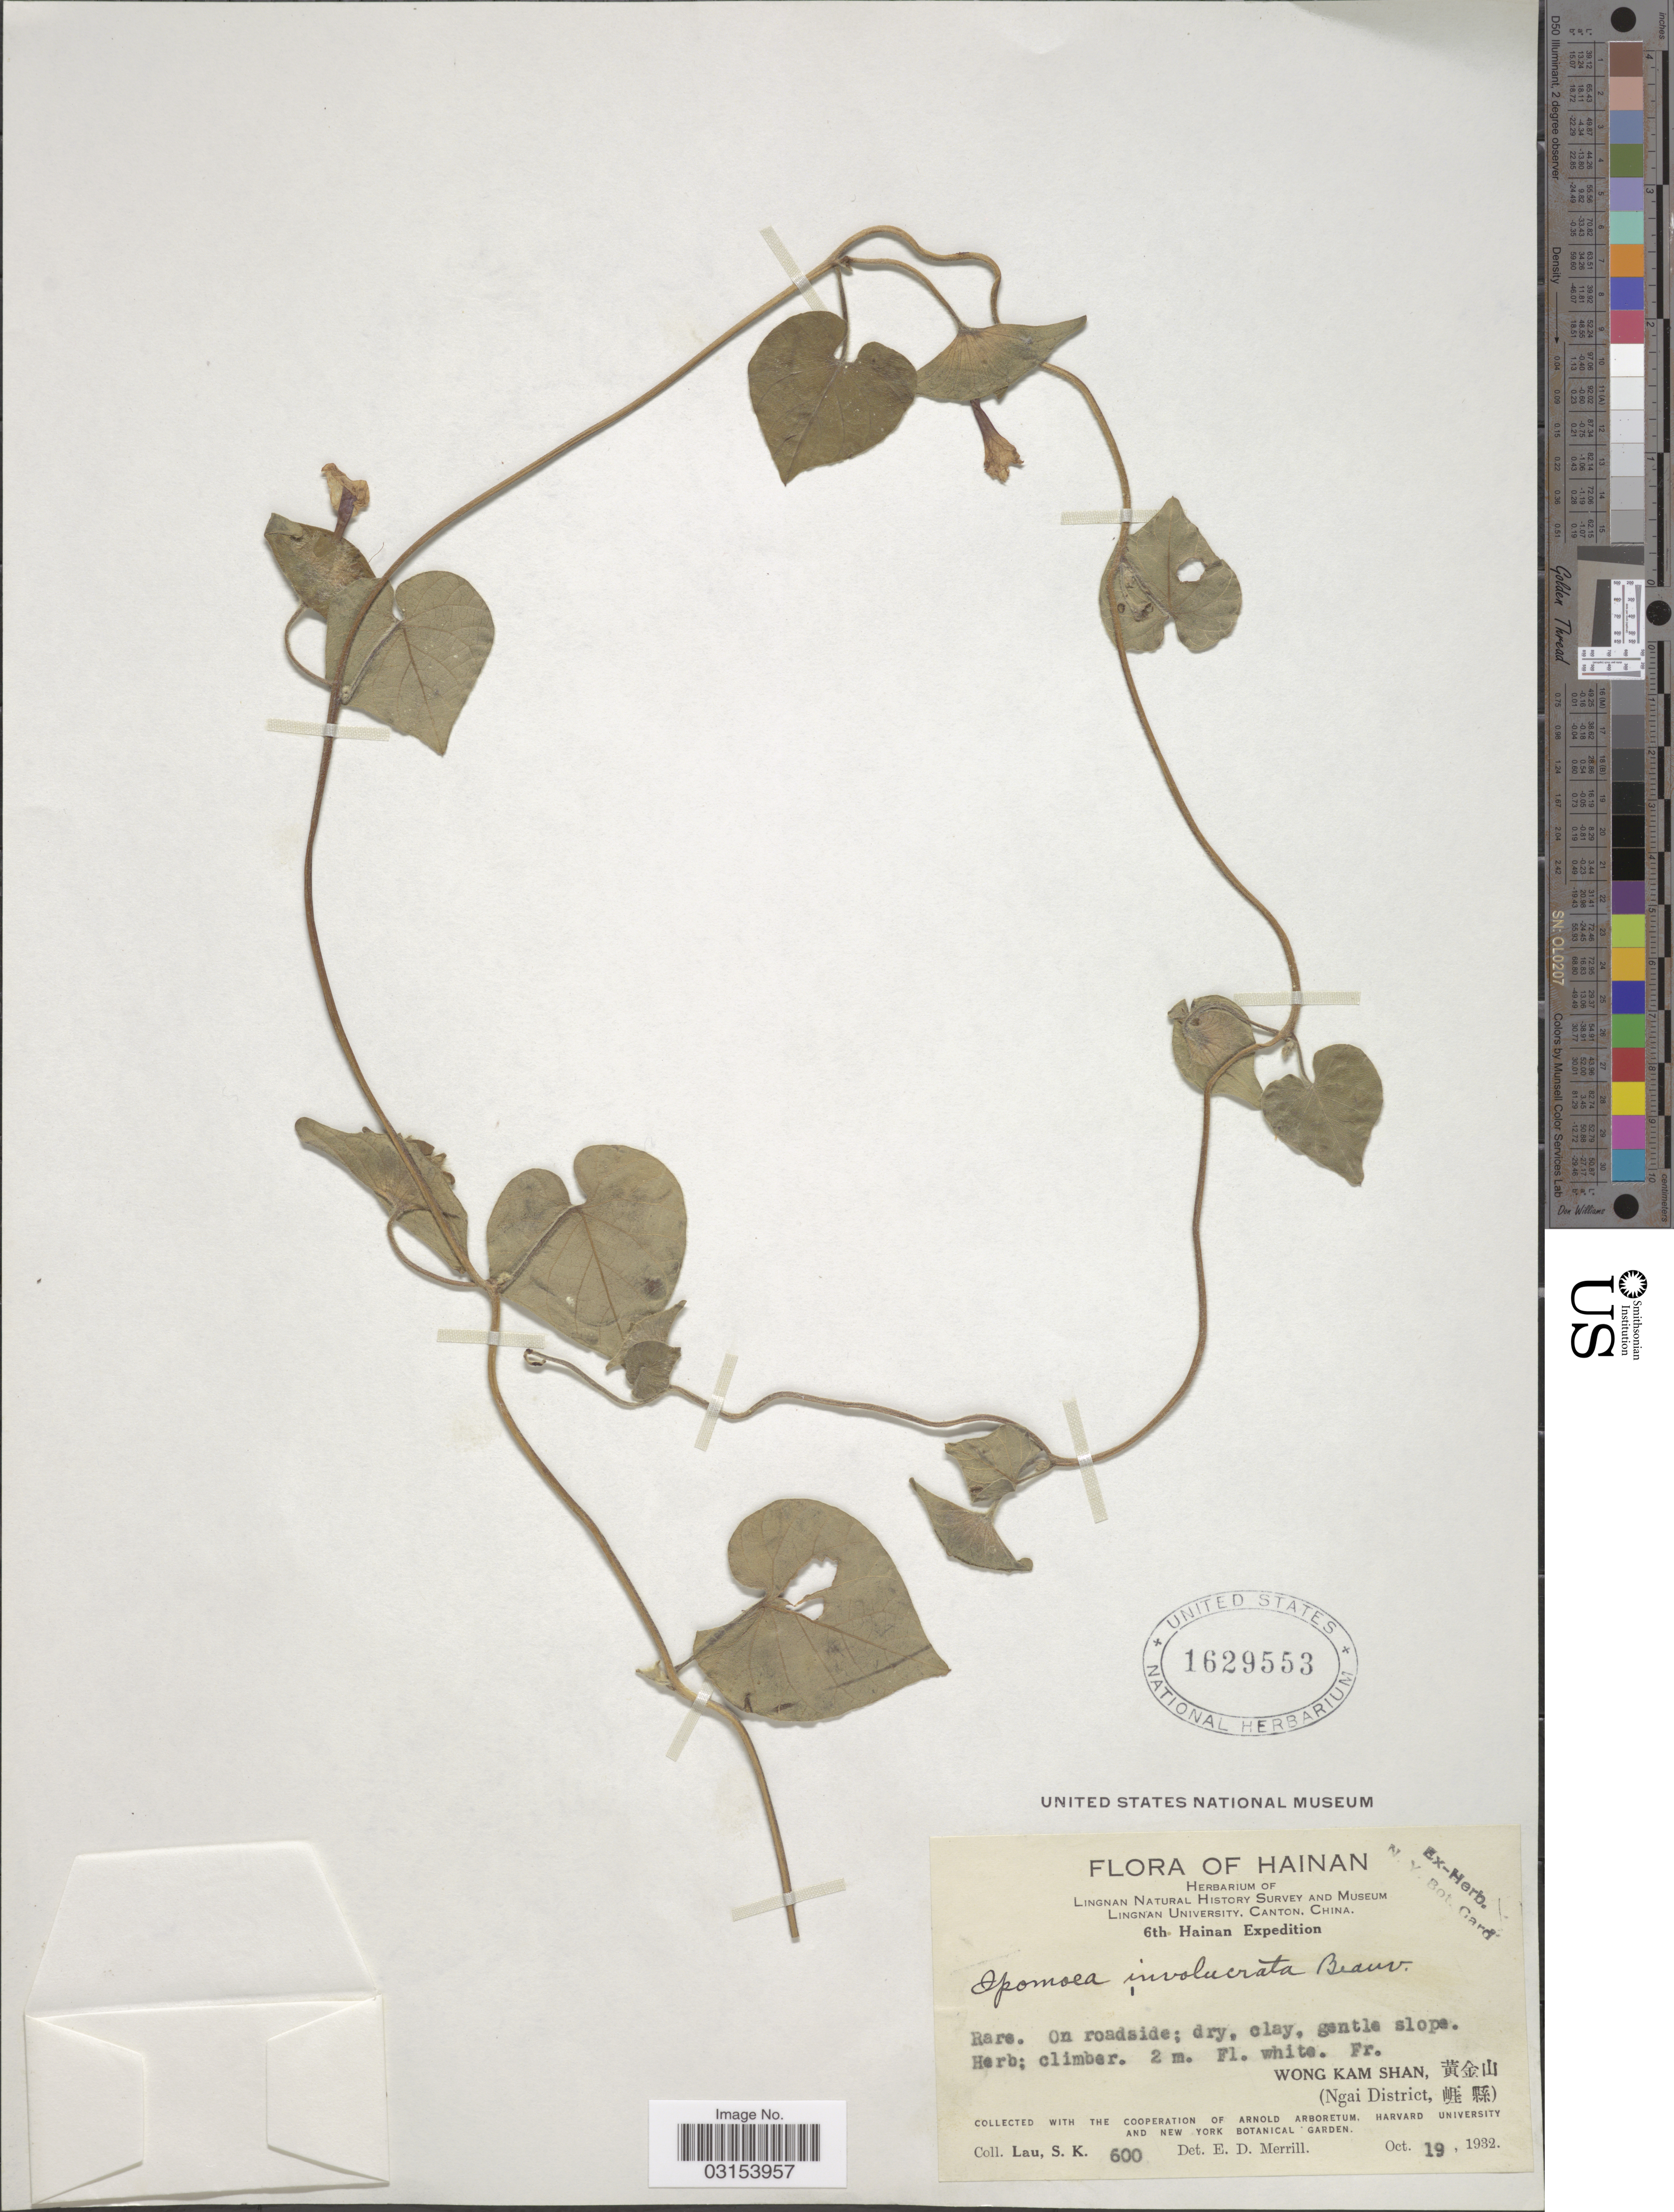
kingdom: Plantae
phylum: Tracheophyta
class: Magnoliopsida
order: Solanales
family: Convolvulaceae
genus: Ipomoea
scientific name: Ipomoea involucrata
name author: P. Beauv.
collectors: S. K. Lau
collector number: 600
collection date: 1932-10-19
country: China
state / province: Hainan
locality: On roadside. Wong Kam Shan. (Ngai District).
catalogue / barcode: US 1629553